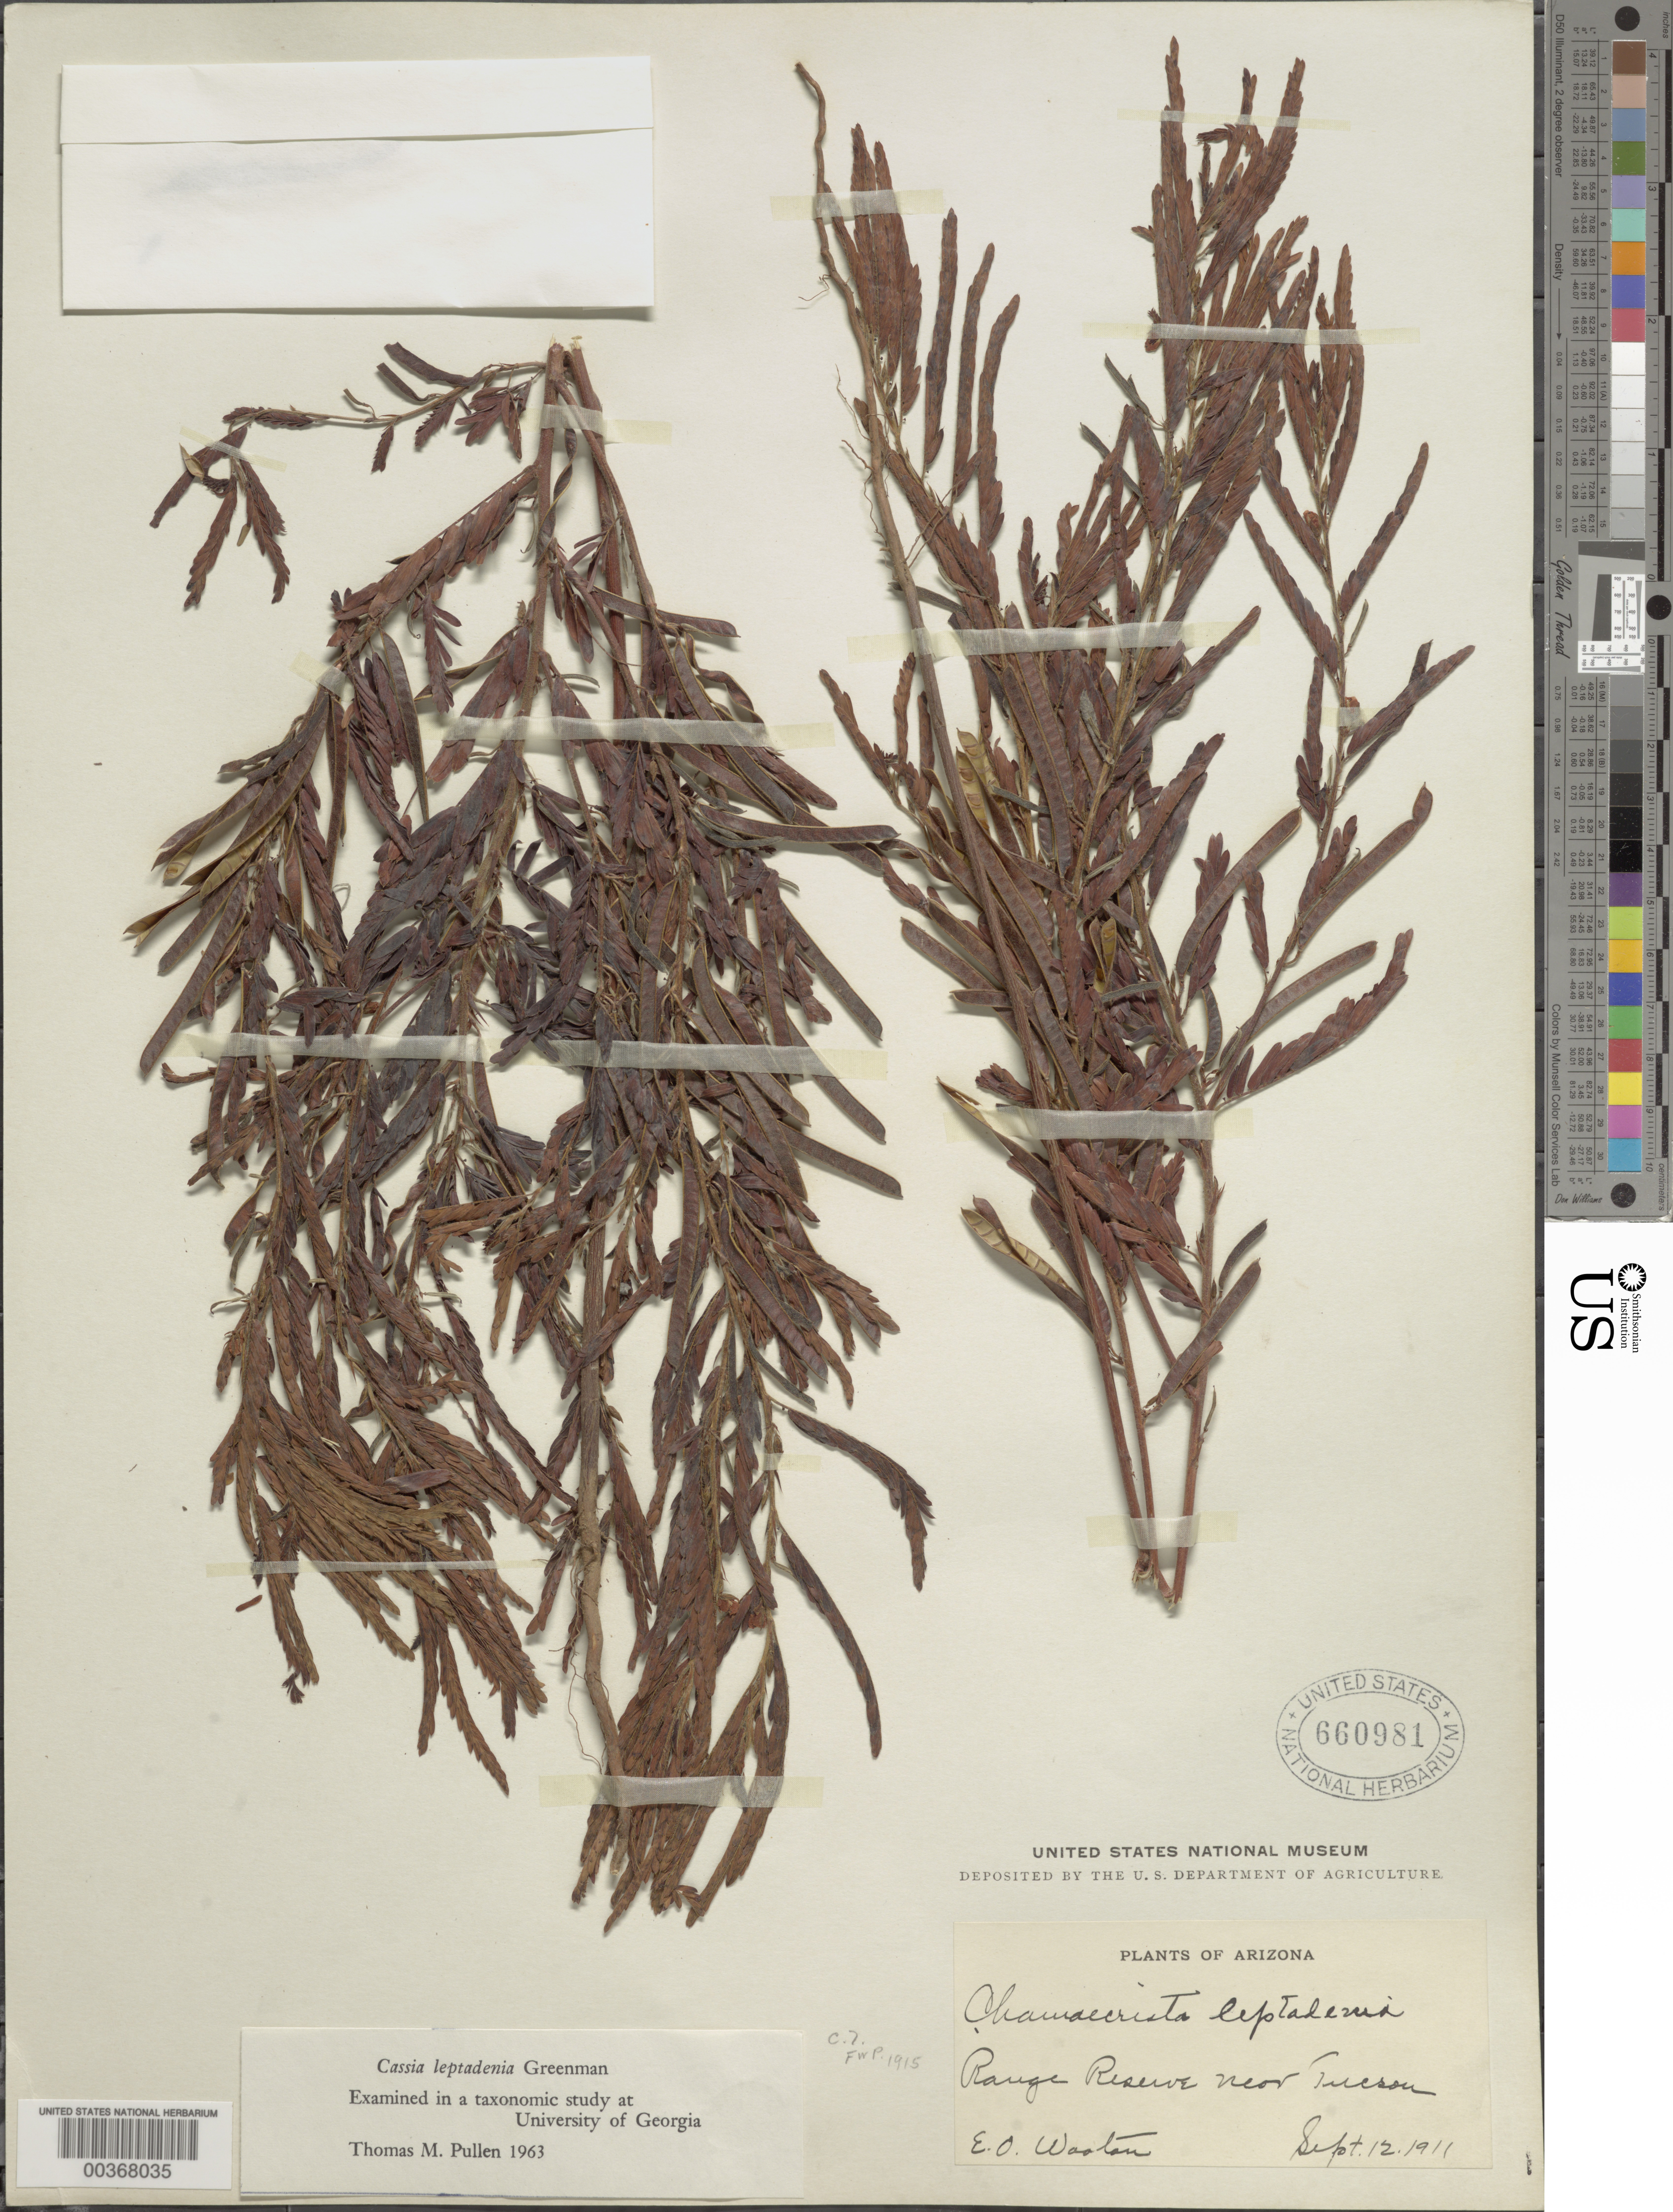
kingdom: Plantae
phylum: Tracheophyta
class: Magnoliopsida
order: Fabales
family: Fabaceae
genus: Chamaecrista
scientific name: Chamaecrista nictitans var. mensalis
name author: (Greenm.) H.S. Irwin & Barneby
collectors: E. O. Wooton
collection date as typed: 12 Sep 1911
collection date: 1911-09-12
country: United States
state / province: Arizona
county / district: Pima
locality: Range reserve near tucson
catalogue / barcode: US 660981